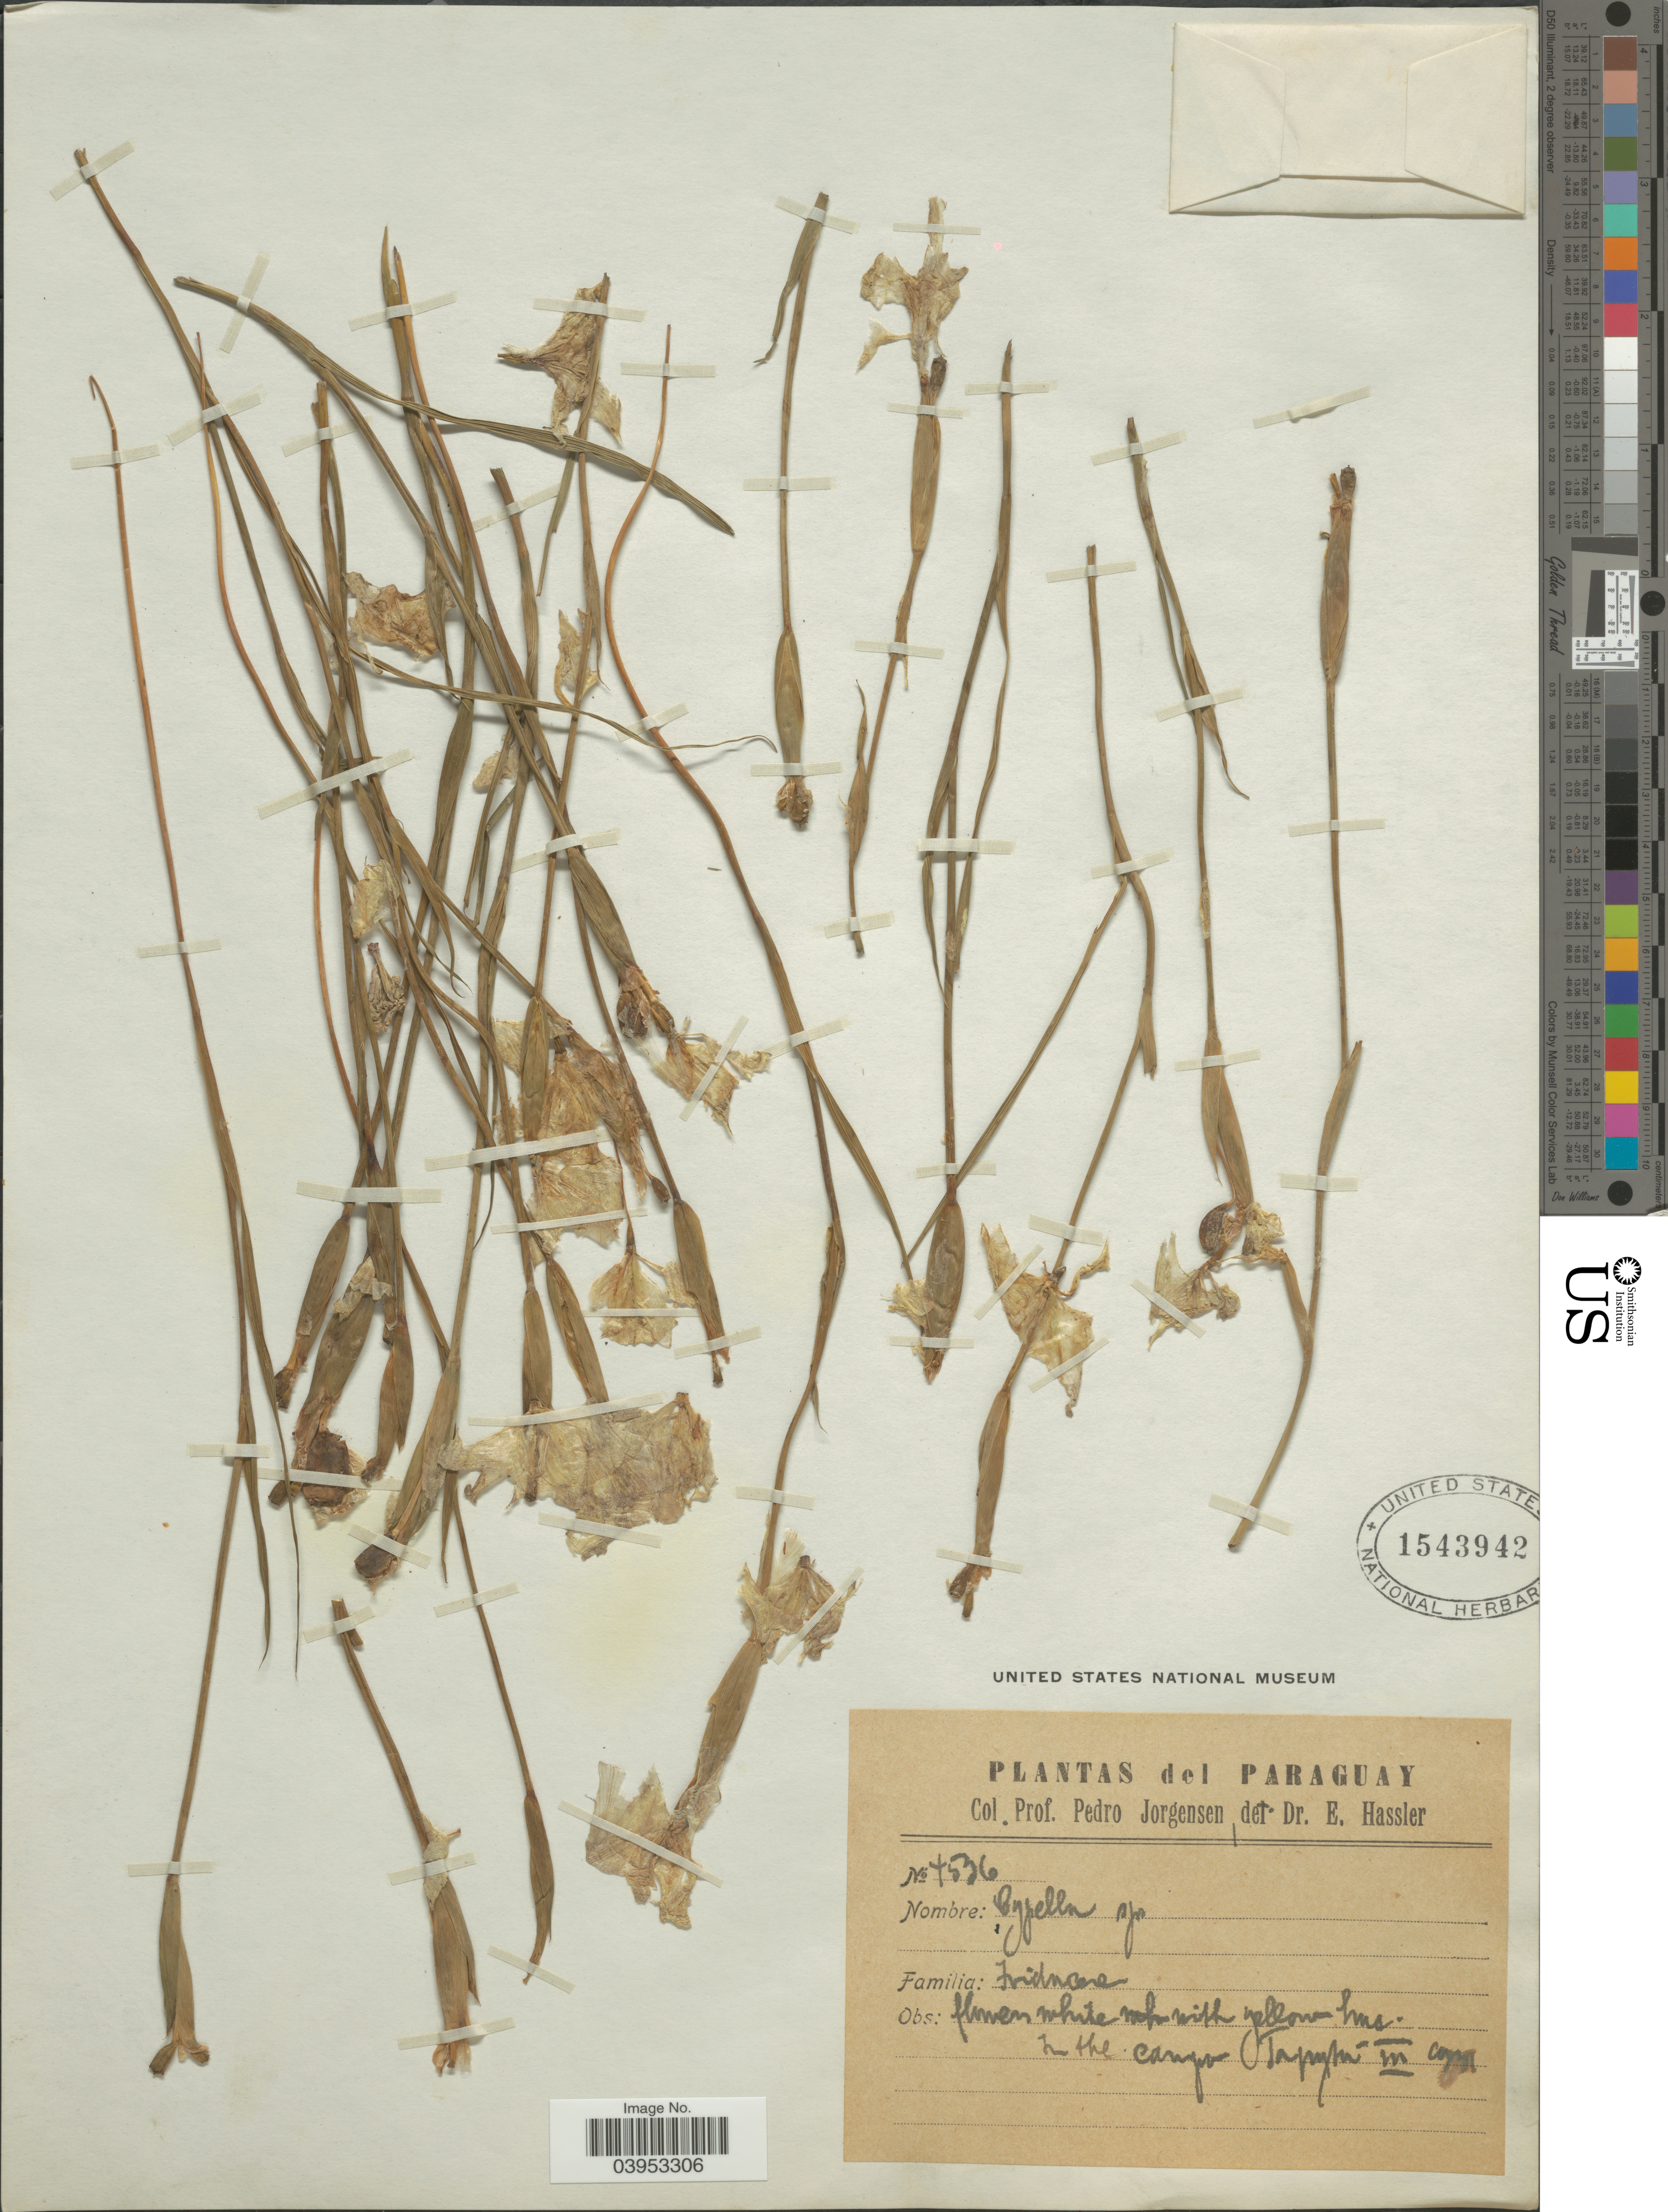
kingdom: Plantae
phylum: Tracheophyta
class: Liliopsida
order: Asparagales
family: Iridaceae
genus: Cypella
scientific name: Cypella sp.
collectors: P. Jörgensen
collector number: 4536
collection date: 1931-03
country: Paraguay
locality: In the canyon Tapyta.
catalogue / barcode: US 1543942